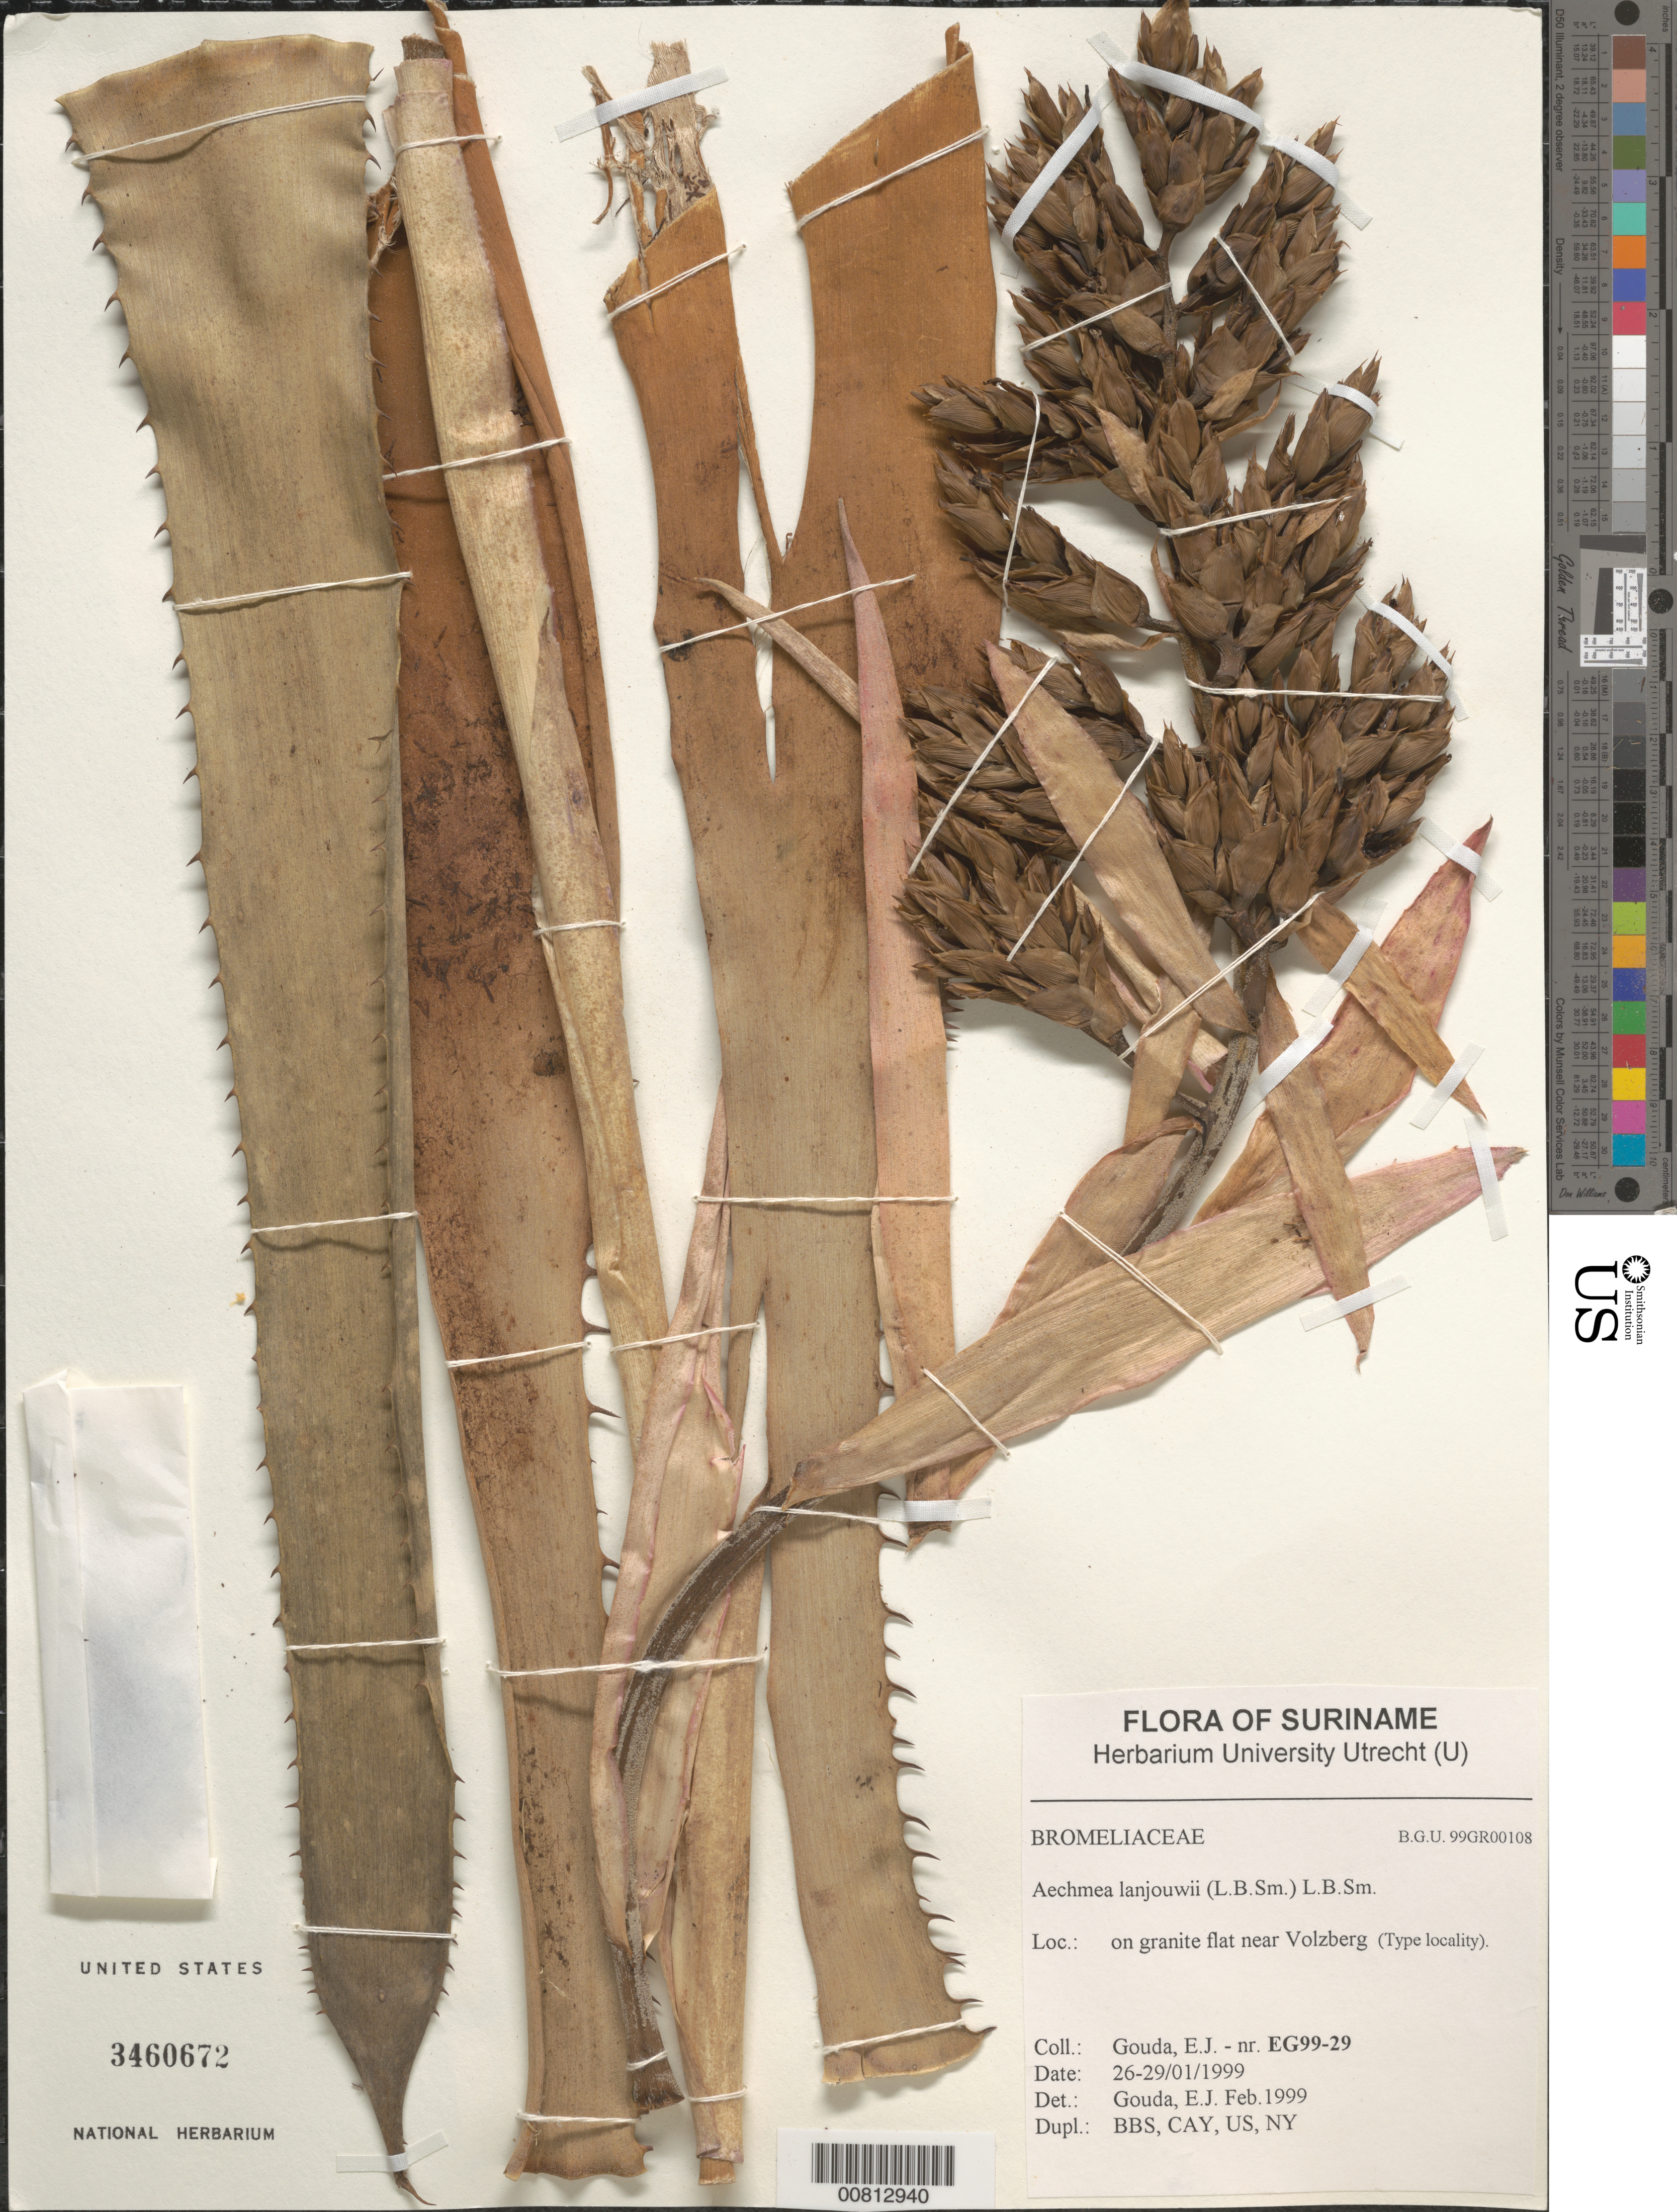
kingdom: Plantae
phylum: Tracheophyta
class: Liliopsida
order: Poales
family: Bromeliaceae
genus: Aechmea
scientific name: Aechmea lanjouwii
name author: (L.B. Sm.) L.B. Sm.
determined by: Gouda, E. J.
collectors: E. J. Gouda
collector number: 99 29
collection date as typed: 26-Jan-99 to 29-Jan-99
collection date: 1999-01-26/1999-01-29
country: Suriname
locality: Voltzberg area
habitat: Granite flat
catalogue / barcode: US 3460672